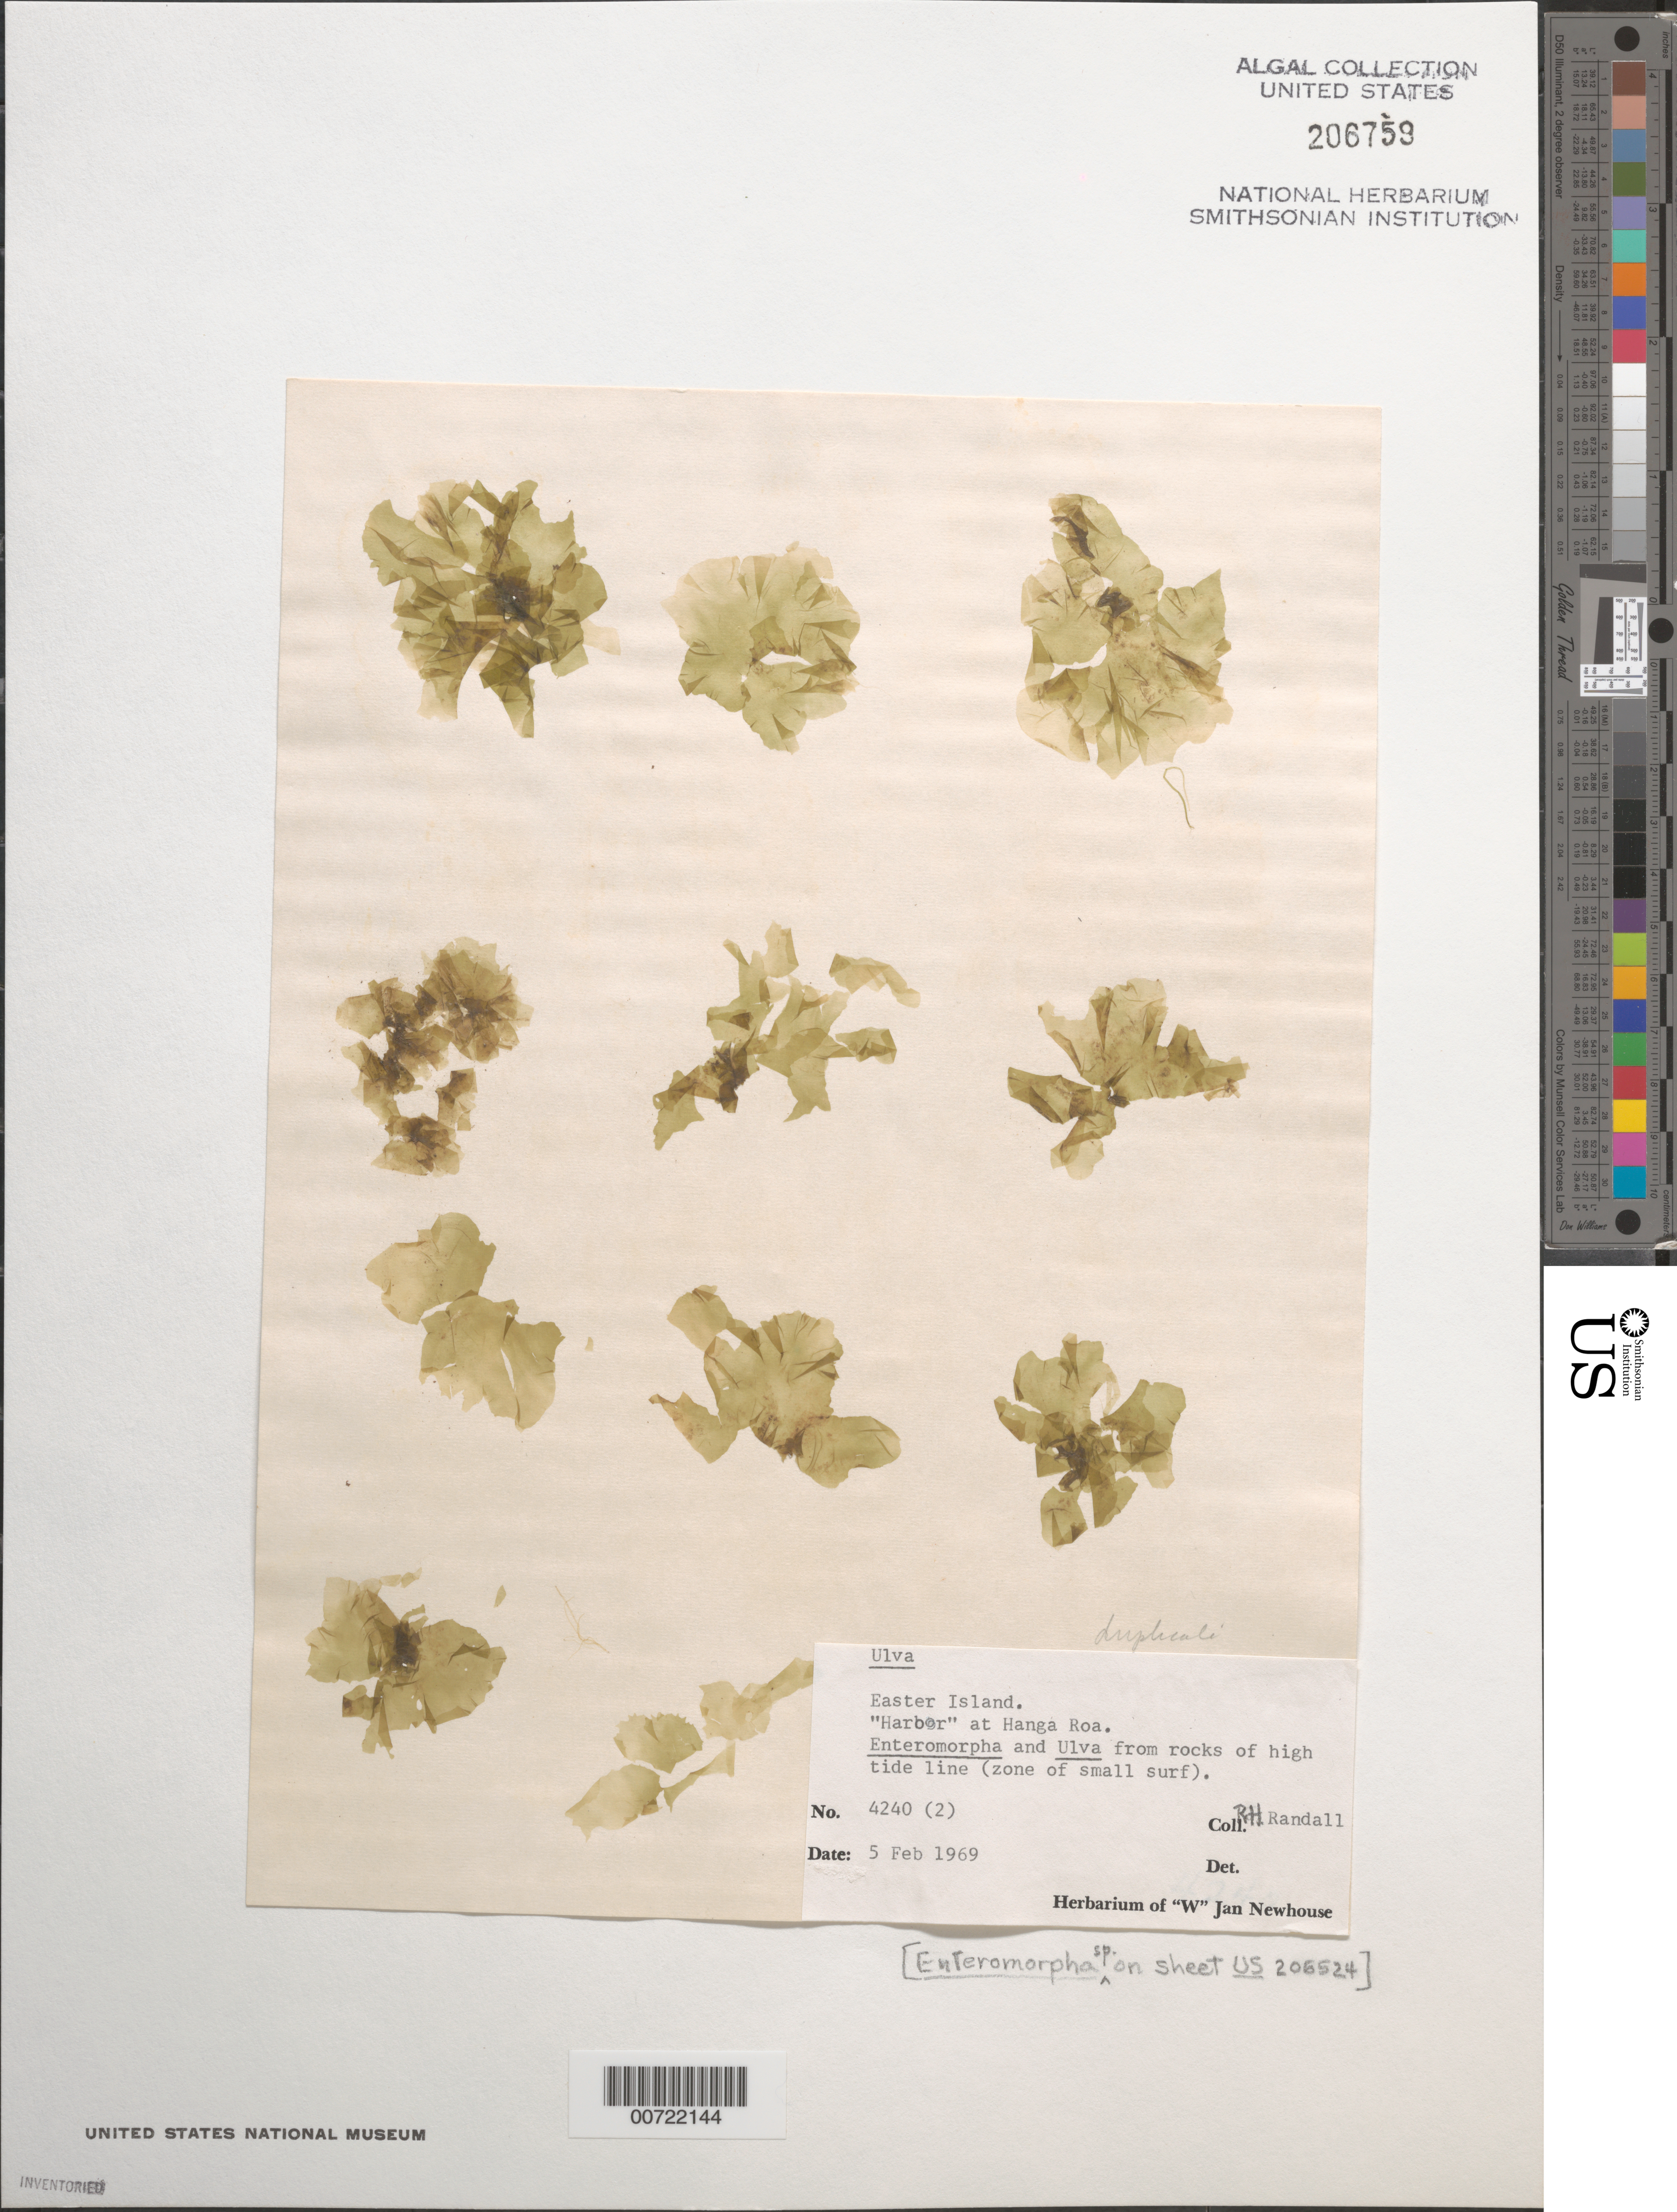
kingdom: Plantae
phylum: Chlorophyta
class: Ulvophyceae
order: Ulvales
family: Ulvaceae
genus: Ulva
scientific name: Ulva sp.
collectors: R. Randall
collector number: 4240 (2)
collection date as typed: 05 Feb 1969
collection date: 1969-02-05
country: Chile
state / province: Valparaíso (V)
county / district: Isla de Pascua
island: Pascua [Easter]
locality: Hanga Roa harbor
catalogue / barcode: US 206759